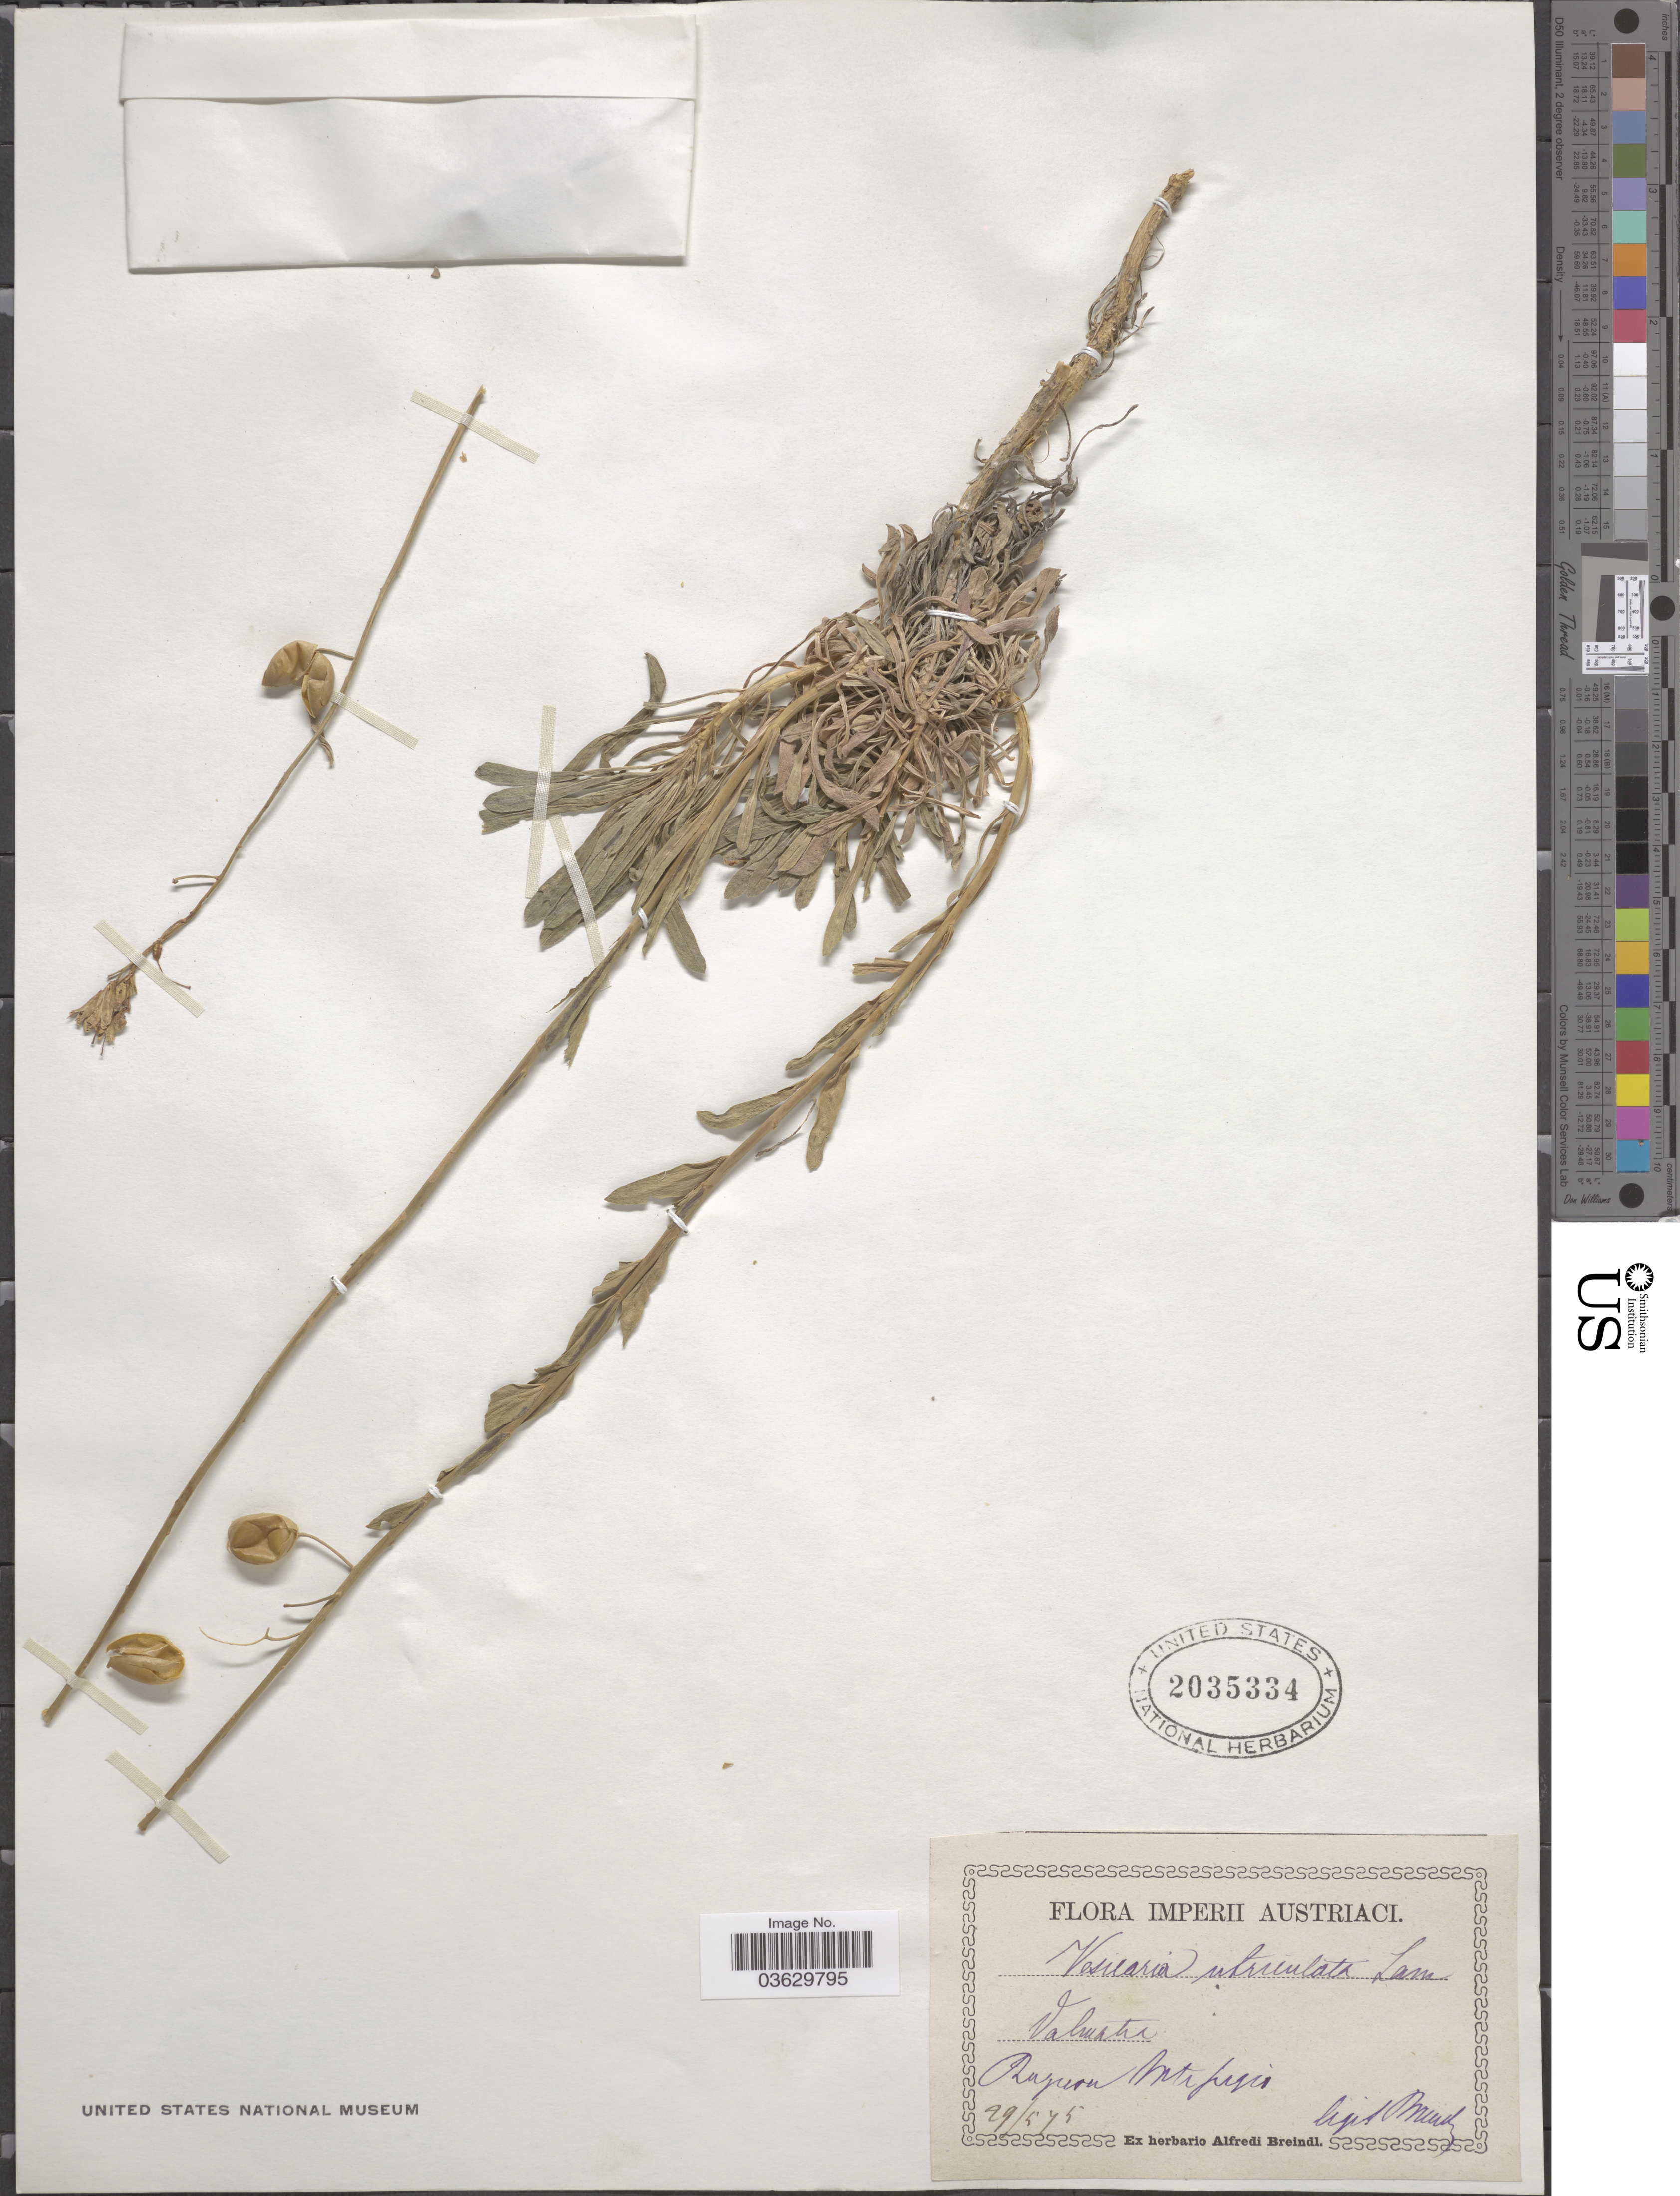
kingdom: Plantae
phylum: Tracheophyta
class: Magnoliopsida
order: Caryophyllales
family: Caryophyllaceae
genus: Viscaria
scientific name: Viscaria asterias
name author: (Griseb.) Frajman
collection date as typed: Transcribed d/m/y: 29/5/75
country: Austria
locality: Imperii Austriaci. Valmati Raguon Mts fragis. [interpreted]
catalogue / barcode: US 2035334